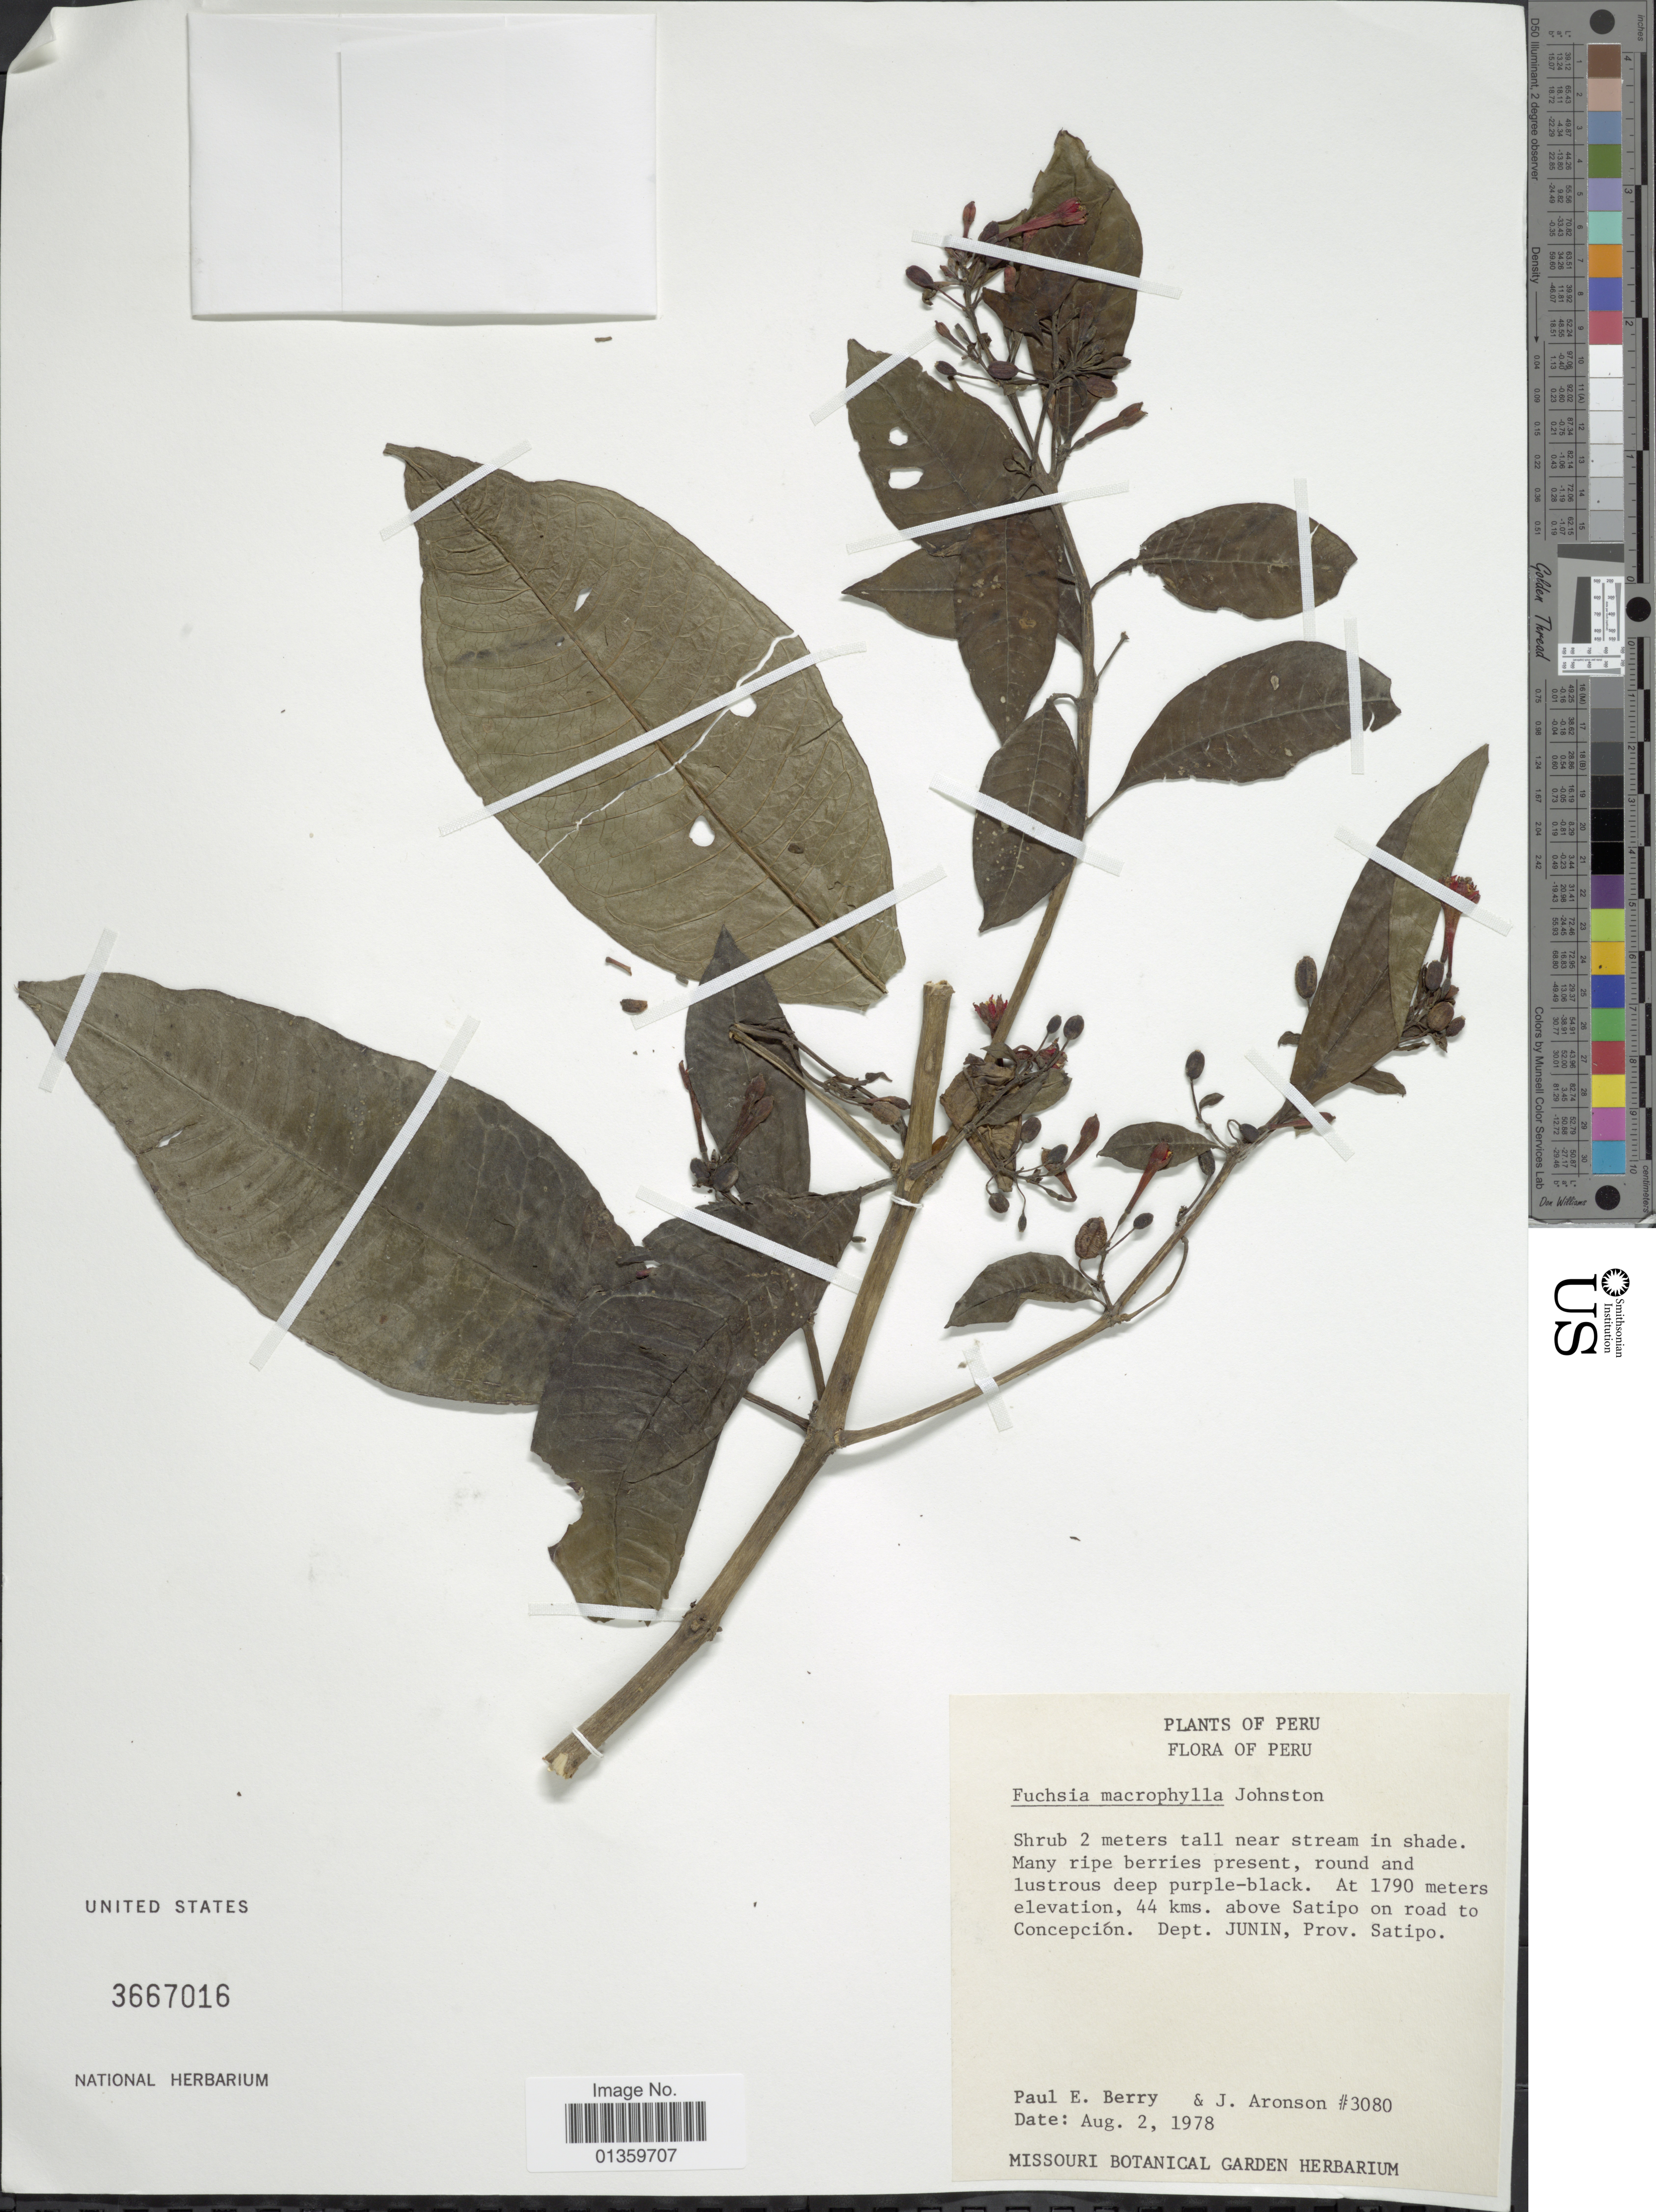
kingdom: Plantae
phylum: Tracheophyta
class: Magnoliopsida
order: Myrtales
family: Onagraceae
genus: Fuchsia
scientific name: Fuchsia macrophylla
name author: I.M. Johnst.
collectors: P. E. Berry & J. Aronson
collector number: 3080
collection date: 1978-08-02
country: Peru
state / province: Junín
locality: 44 kms. above Satipo on road to Concepción, Prov. Satipo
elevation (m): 1790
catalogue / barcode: US 3667016